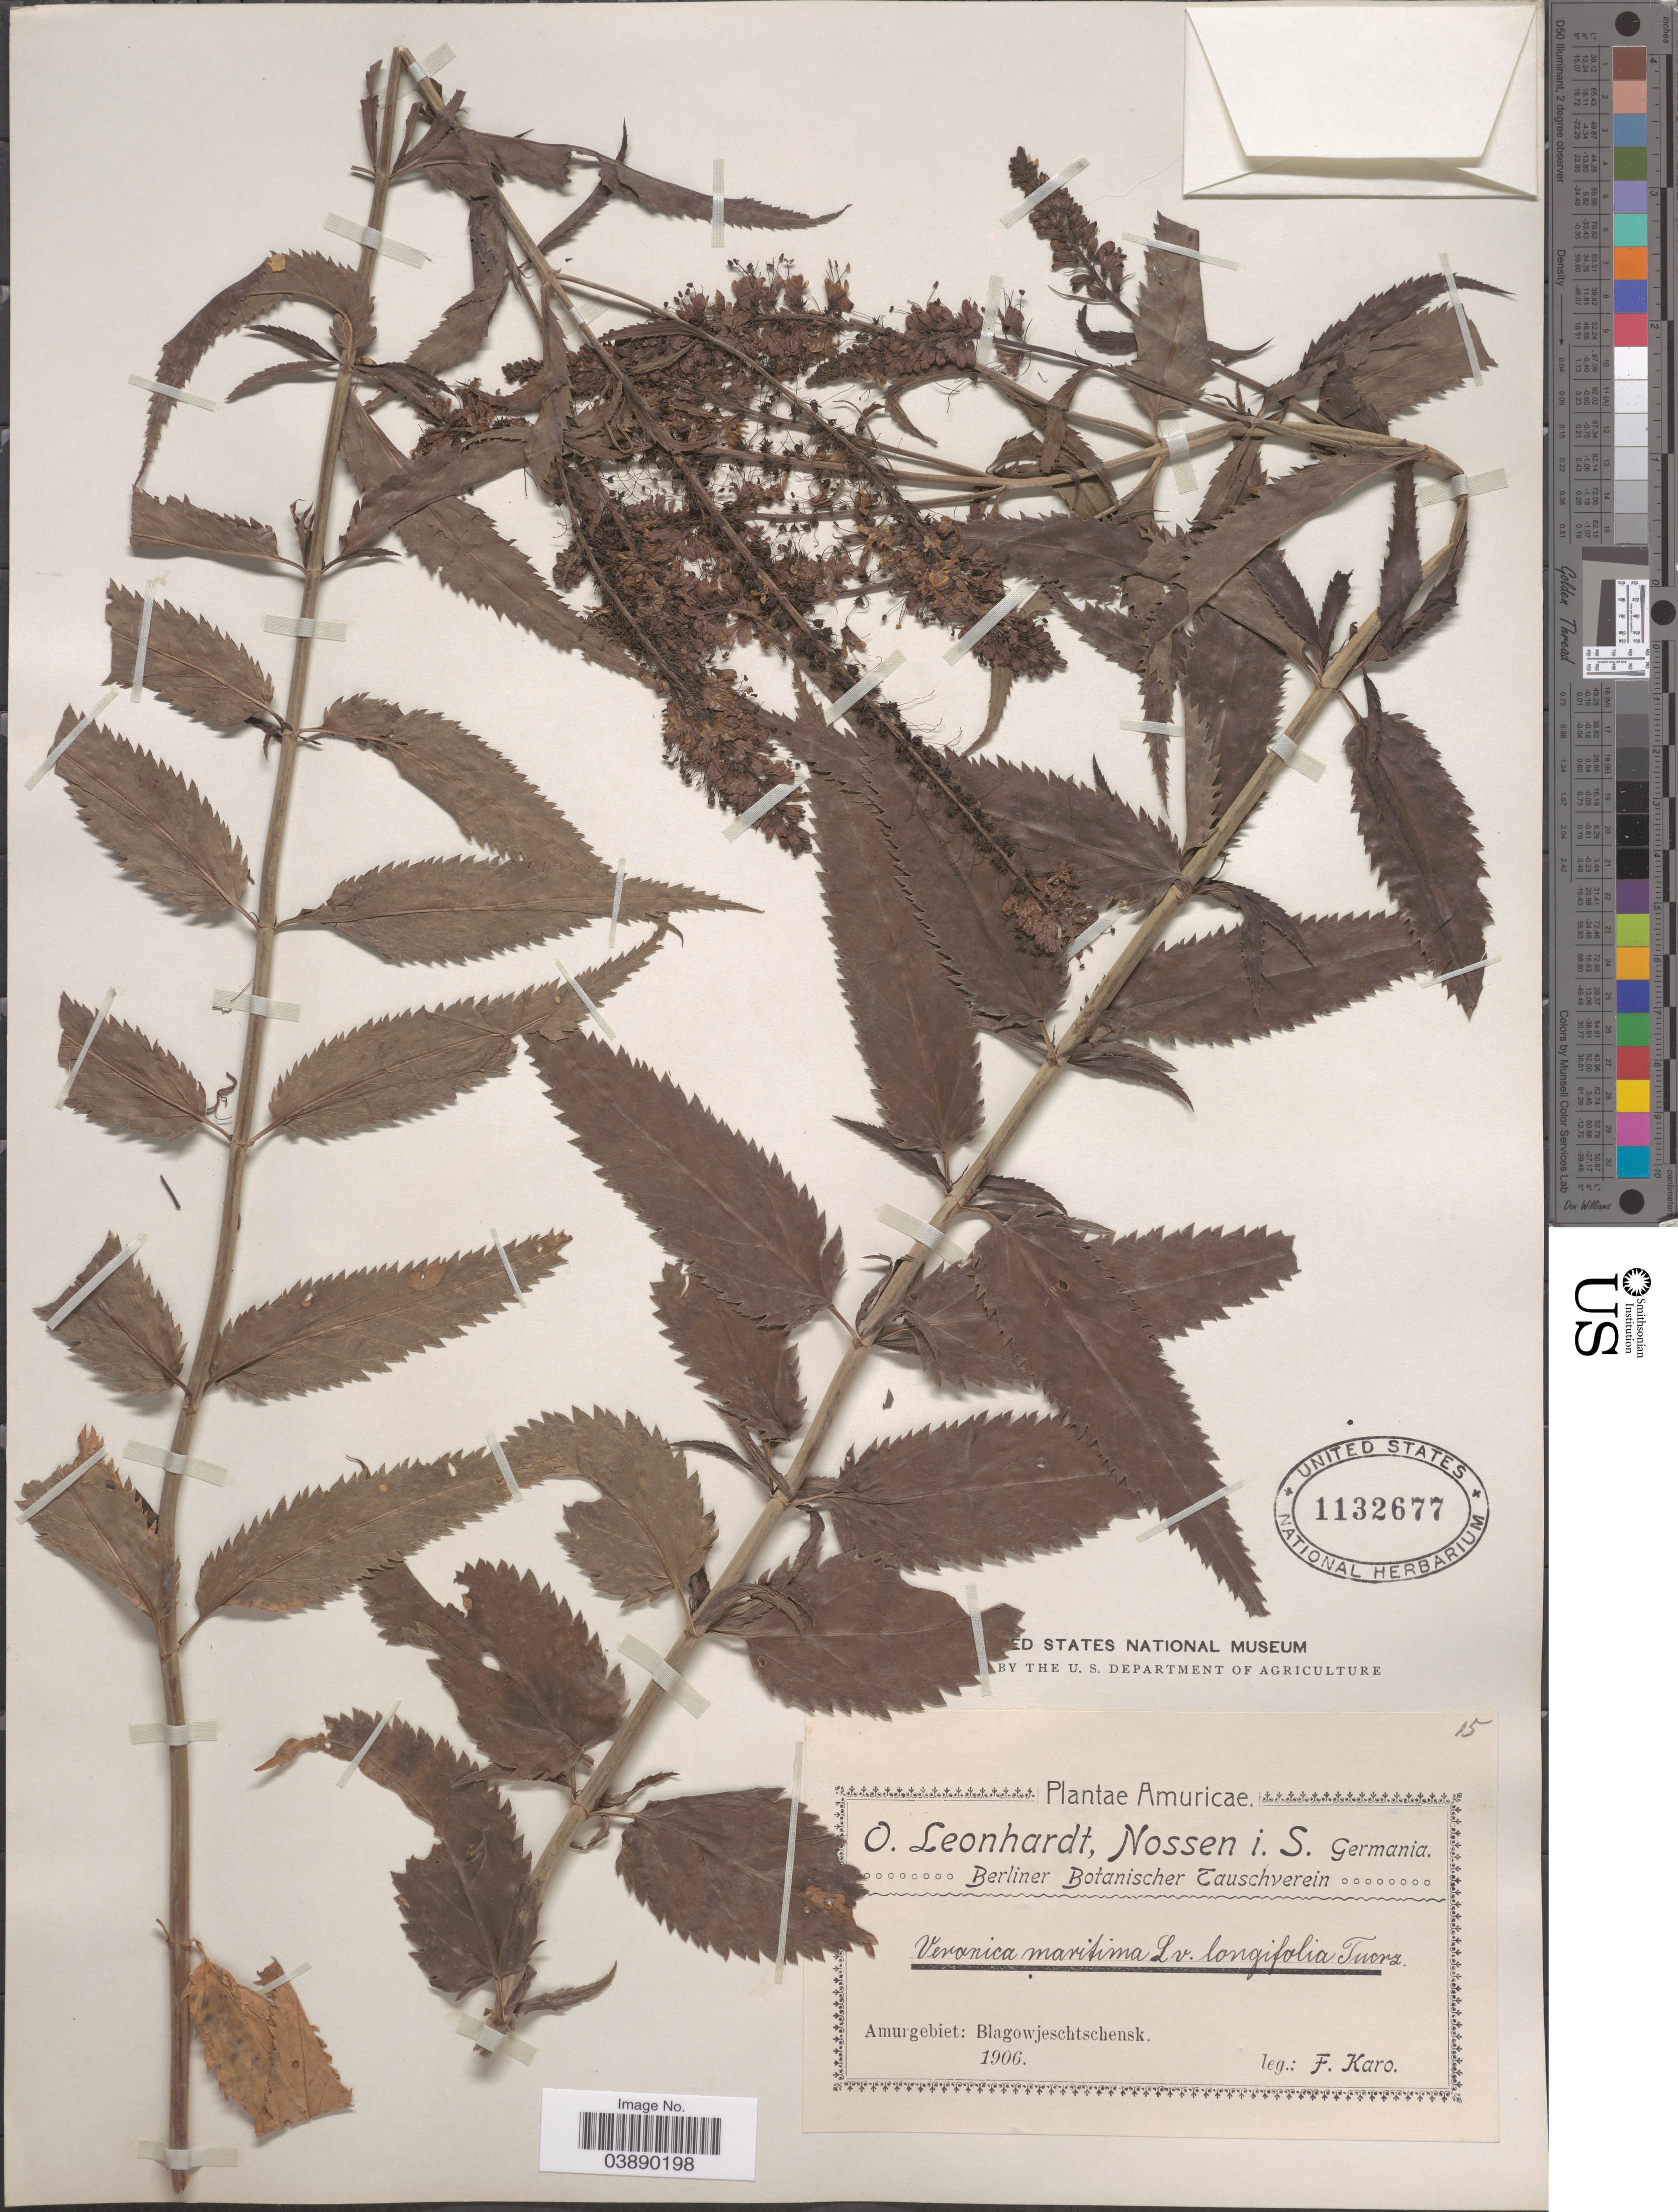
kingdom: Plantae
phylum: Tracheophyta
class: Magnoliopsida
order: Lamiales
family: Plantaginaceae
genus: Veronica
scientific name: Veronica longifolia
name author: L.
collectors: F. Karo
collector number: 15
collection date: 1906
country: Russian Federation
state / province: Amur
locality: Amurgebiet: Blagowjeschtschensk.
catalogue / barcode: US 1132677